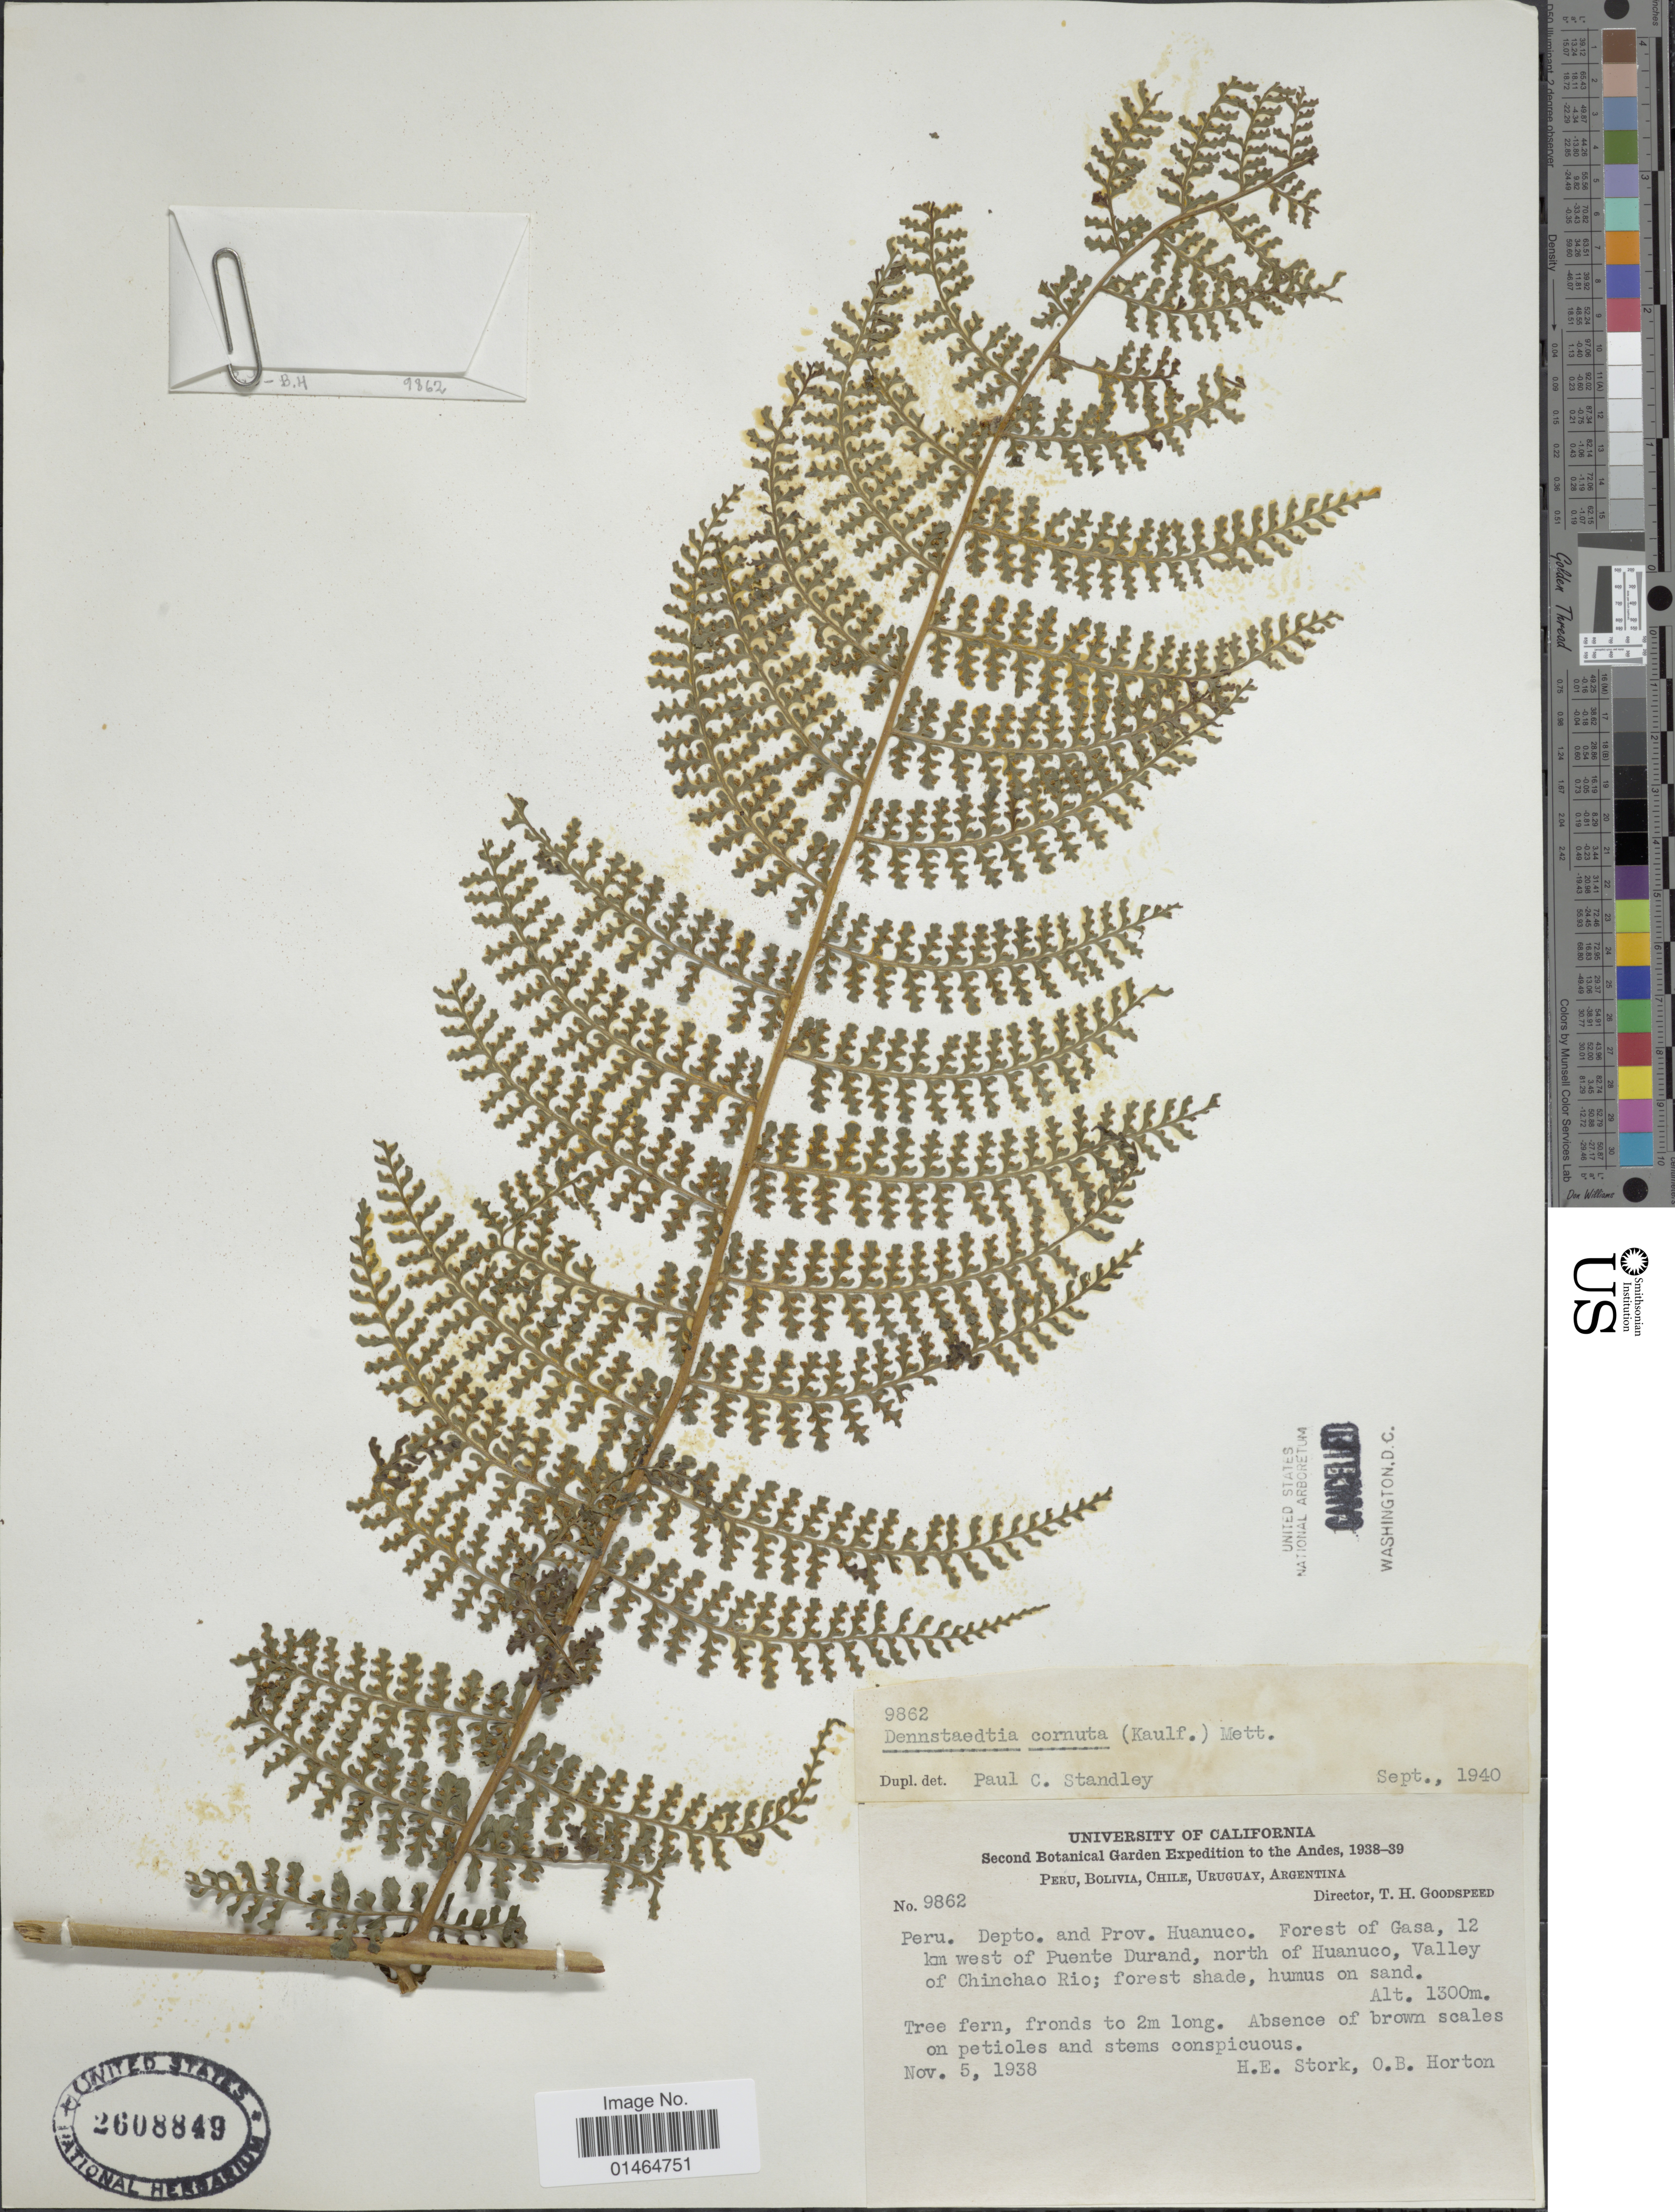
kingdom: Plantae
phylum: Tracheophyta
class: Polypodiopsida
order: Polypodiales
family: Dennstaedtiaceae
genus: Dennstaedtia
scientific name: Dennstaedtia dissecta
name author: (Sw.) T. Moore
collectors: H. E. Stork & O. B. Horton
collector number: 9862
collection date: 1938-11-05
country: Peru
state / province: Huánuco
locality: Forest of Gasa, 12 km west of Puente Durand, north of Huanuco, Valley of Chinchao Rio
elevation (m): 1300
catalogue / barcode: US 2608849